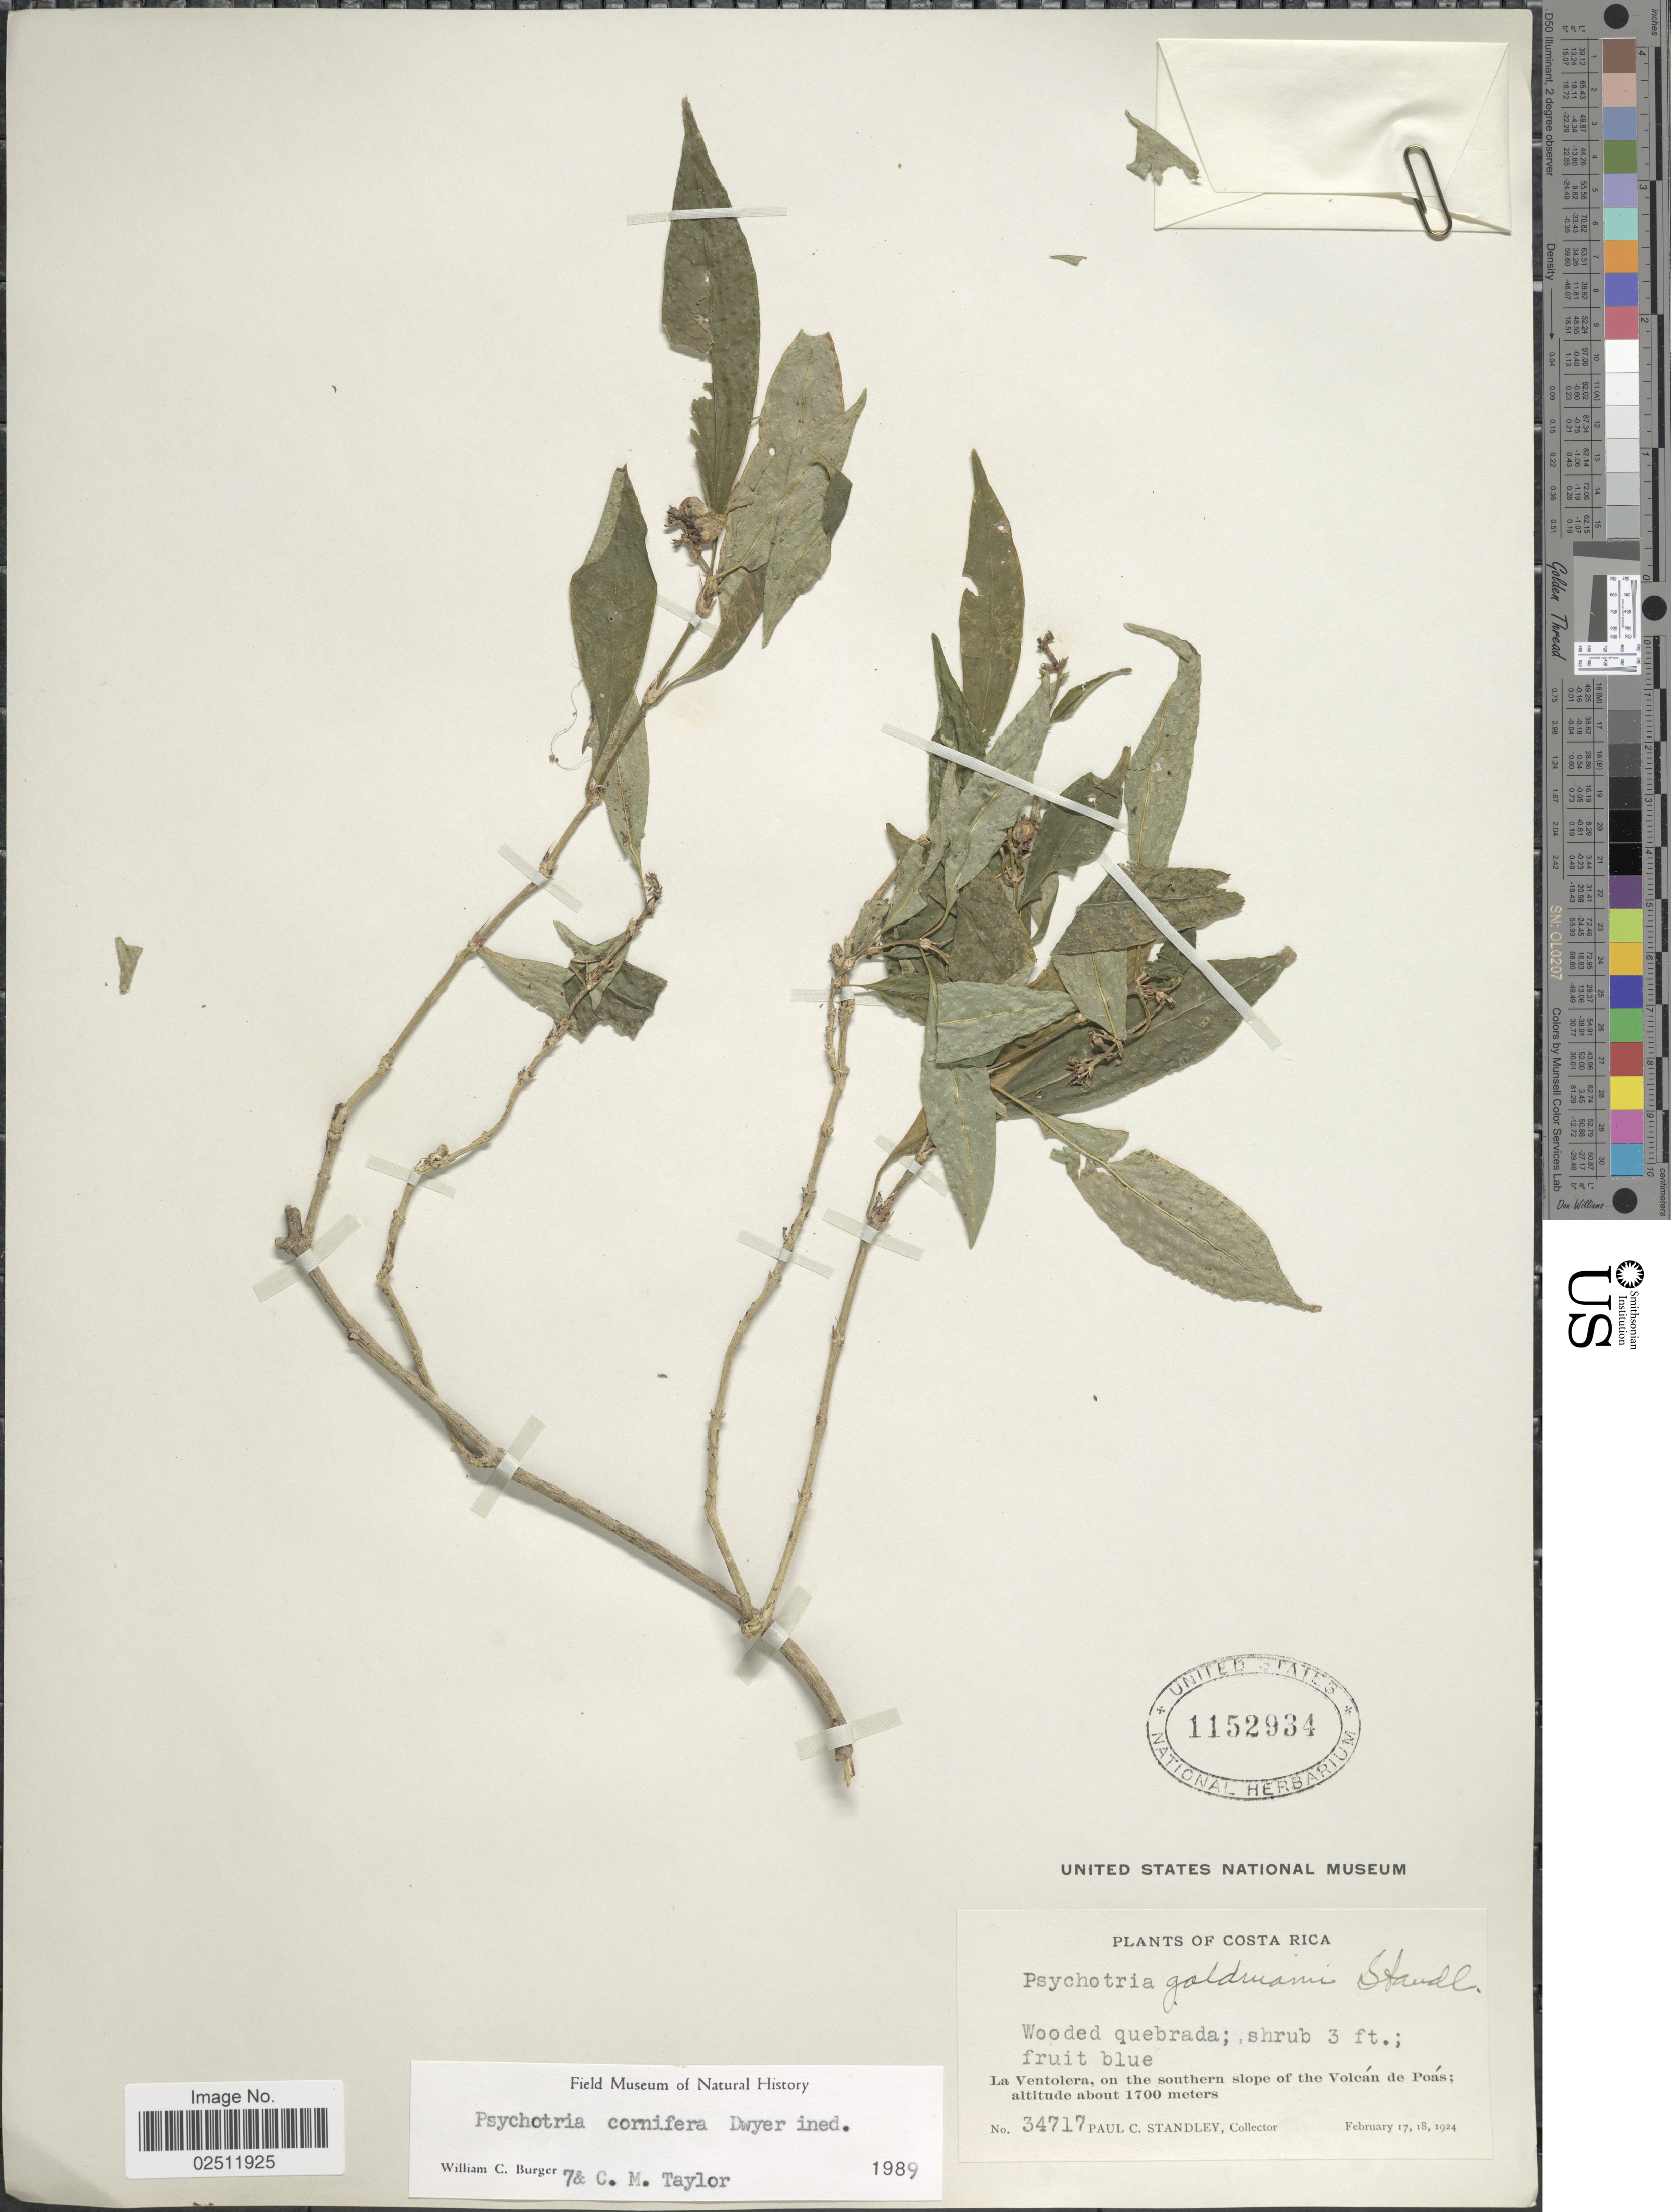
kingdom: Plantae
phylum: Tracheophyta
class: Magnoliopsida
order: Gentianales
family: Rubiaceae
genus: Psychotria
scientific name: Psychotria cornifera Dwyer sp. nov. ined.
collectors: P. C. Standley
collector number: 34717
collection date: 1924-02-17/1924-02-18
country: Costa Rica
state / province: Alajuela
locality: La Ventolera, on the southern slope of the Volcán de Poás.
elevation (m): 1700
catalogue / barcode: US 1152934